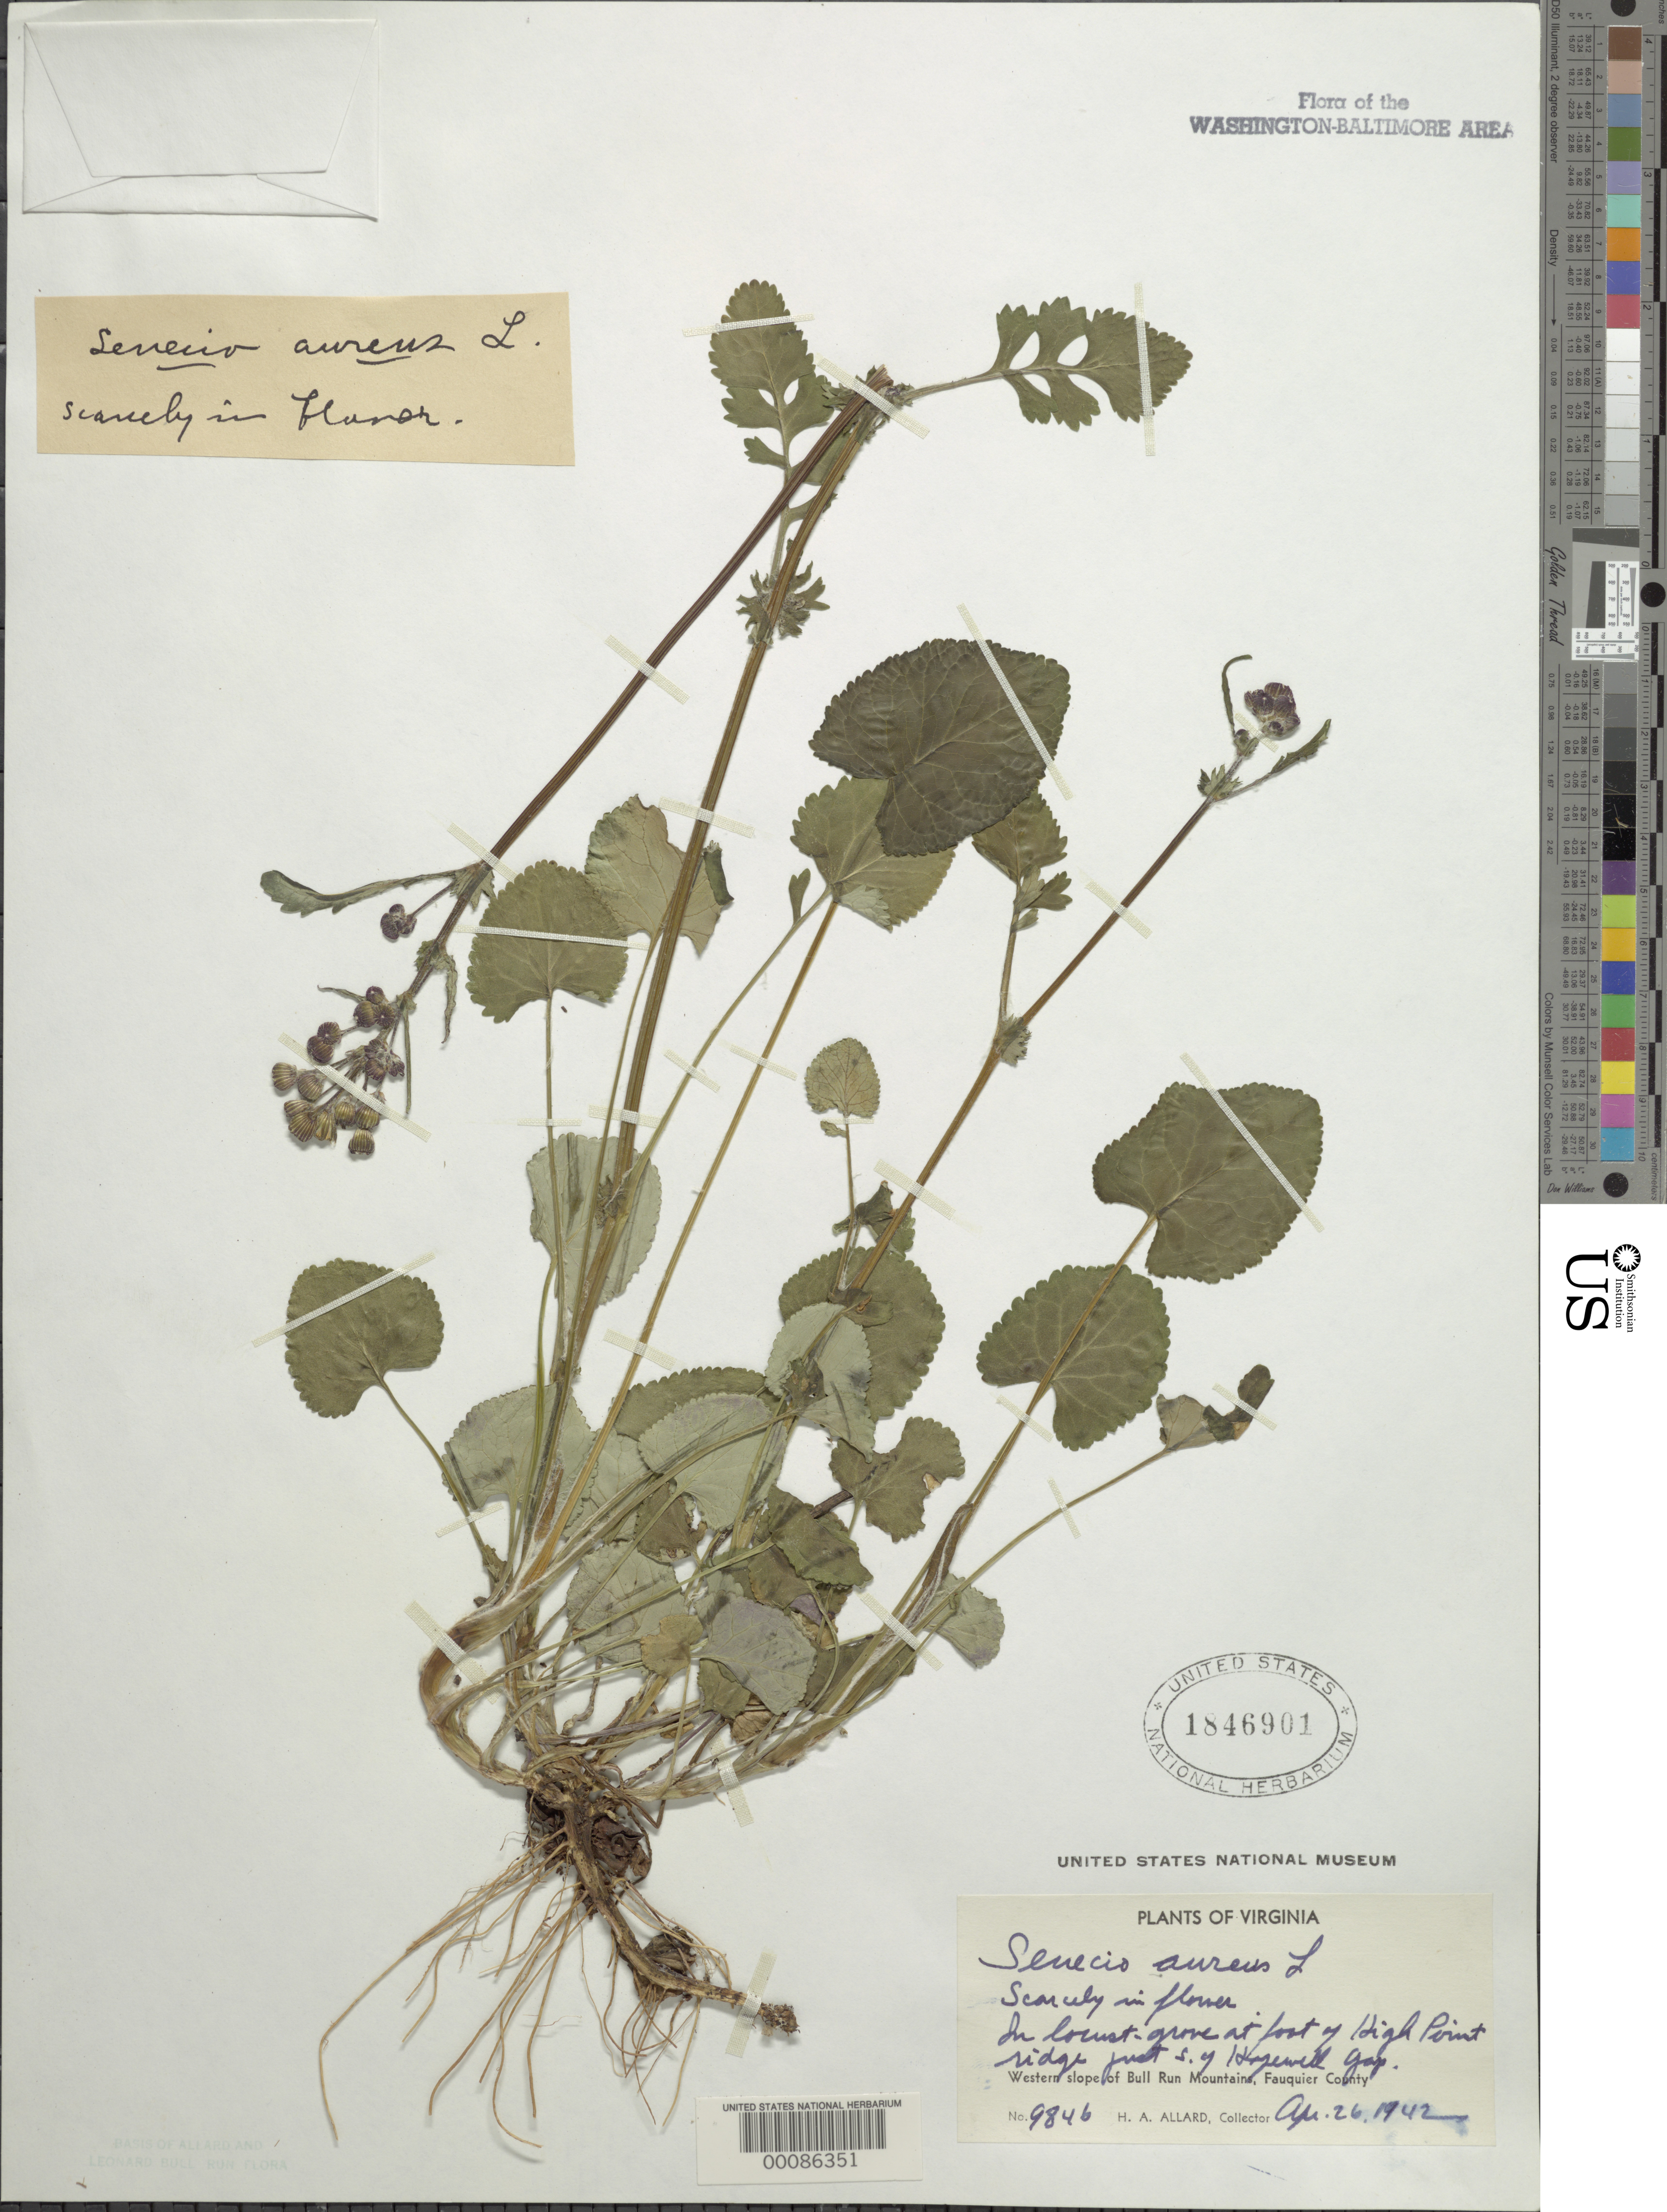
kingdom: Plantae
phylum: Tracheophyta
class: Magnoliopsida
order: Asterales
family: Asteraceae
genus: Packera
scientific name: Packera aurea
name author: (L.) Á. Löve & D. Löve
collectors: H. A. Allard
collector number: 9846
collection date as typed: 26 Apr 1942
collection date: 1942-04-26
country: United States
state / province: Virginia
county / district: Fauquier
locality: South of Hopewell Gap High Point Ridge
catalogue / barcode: US 1846901